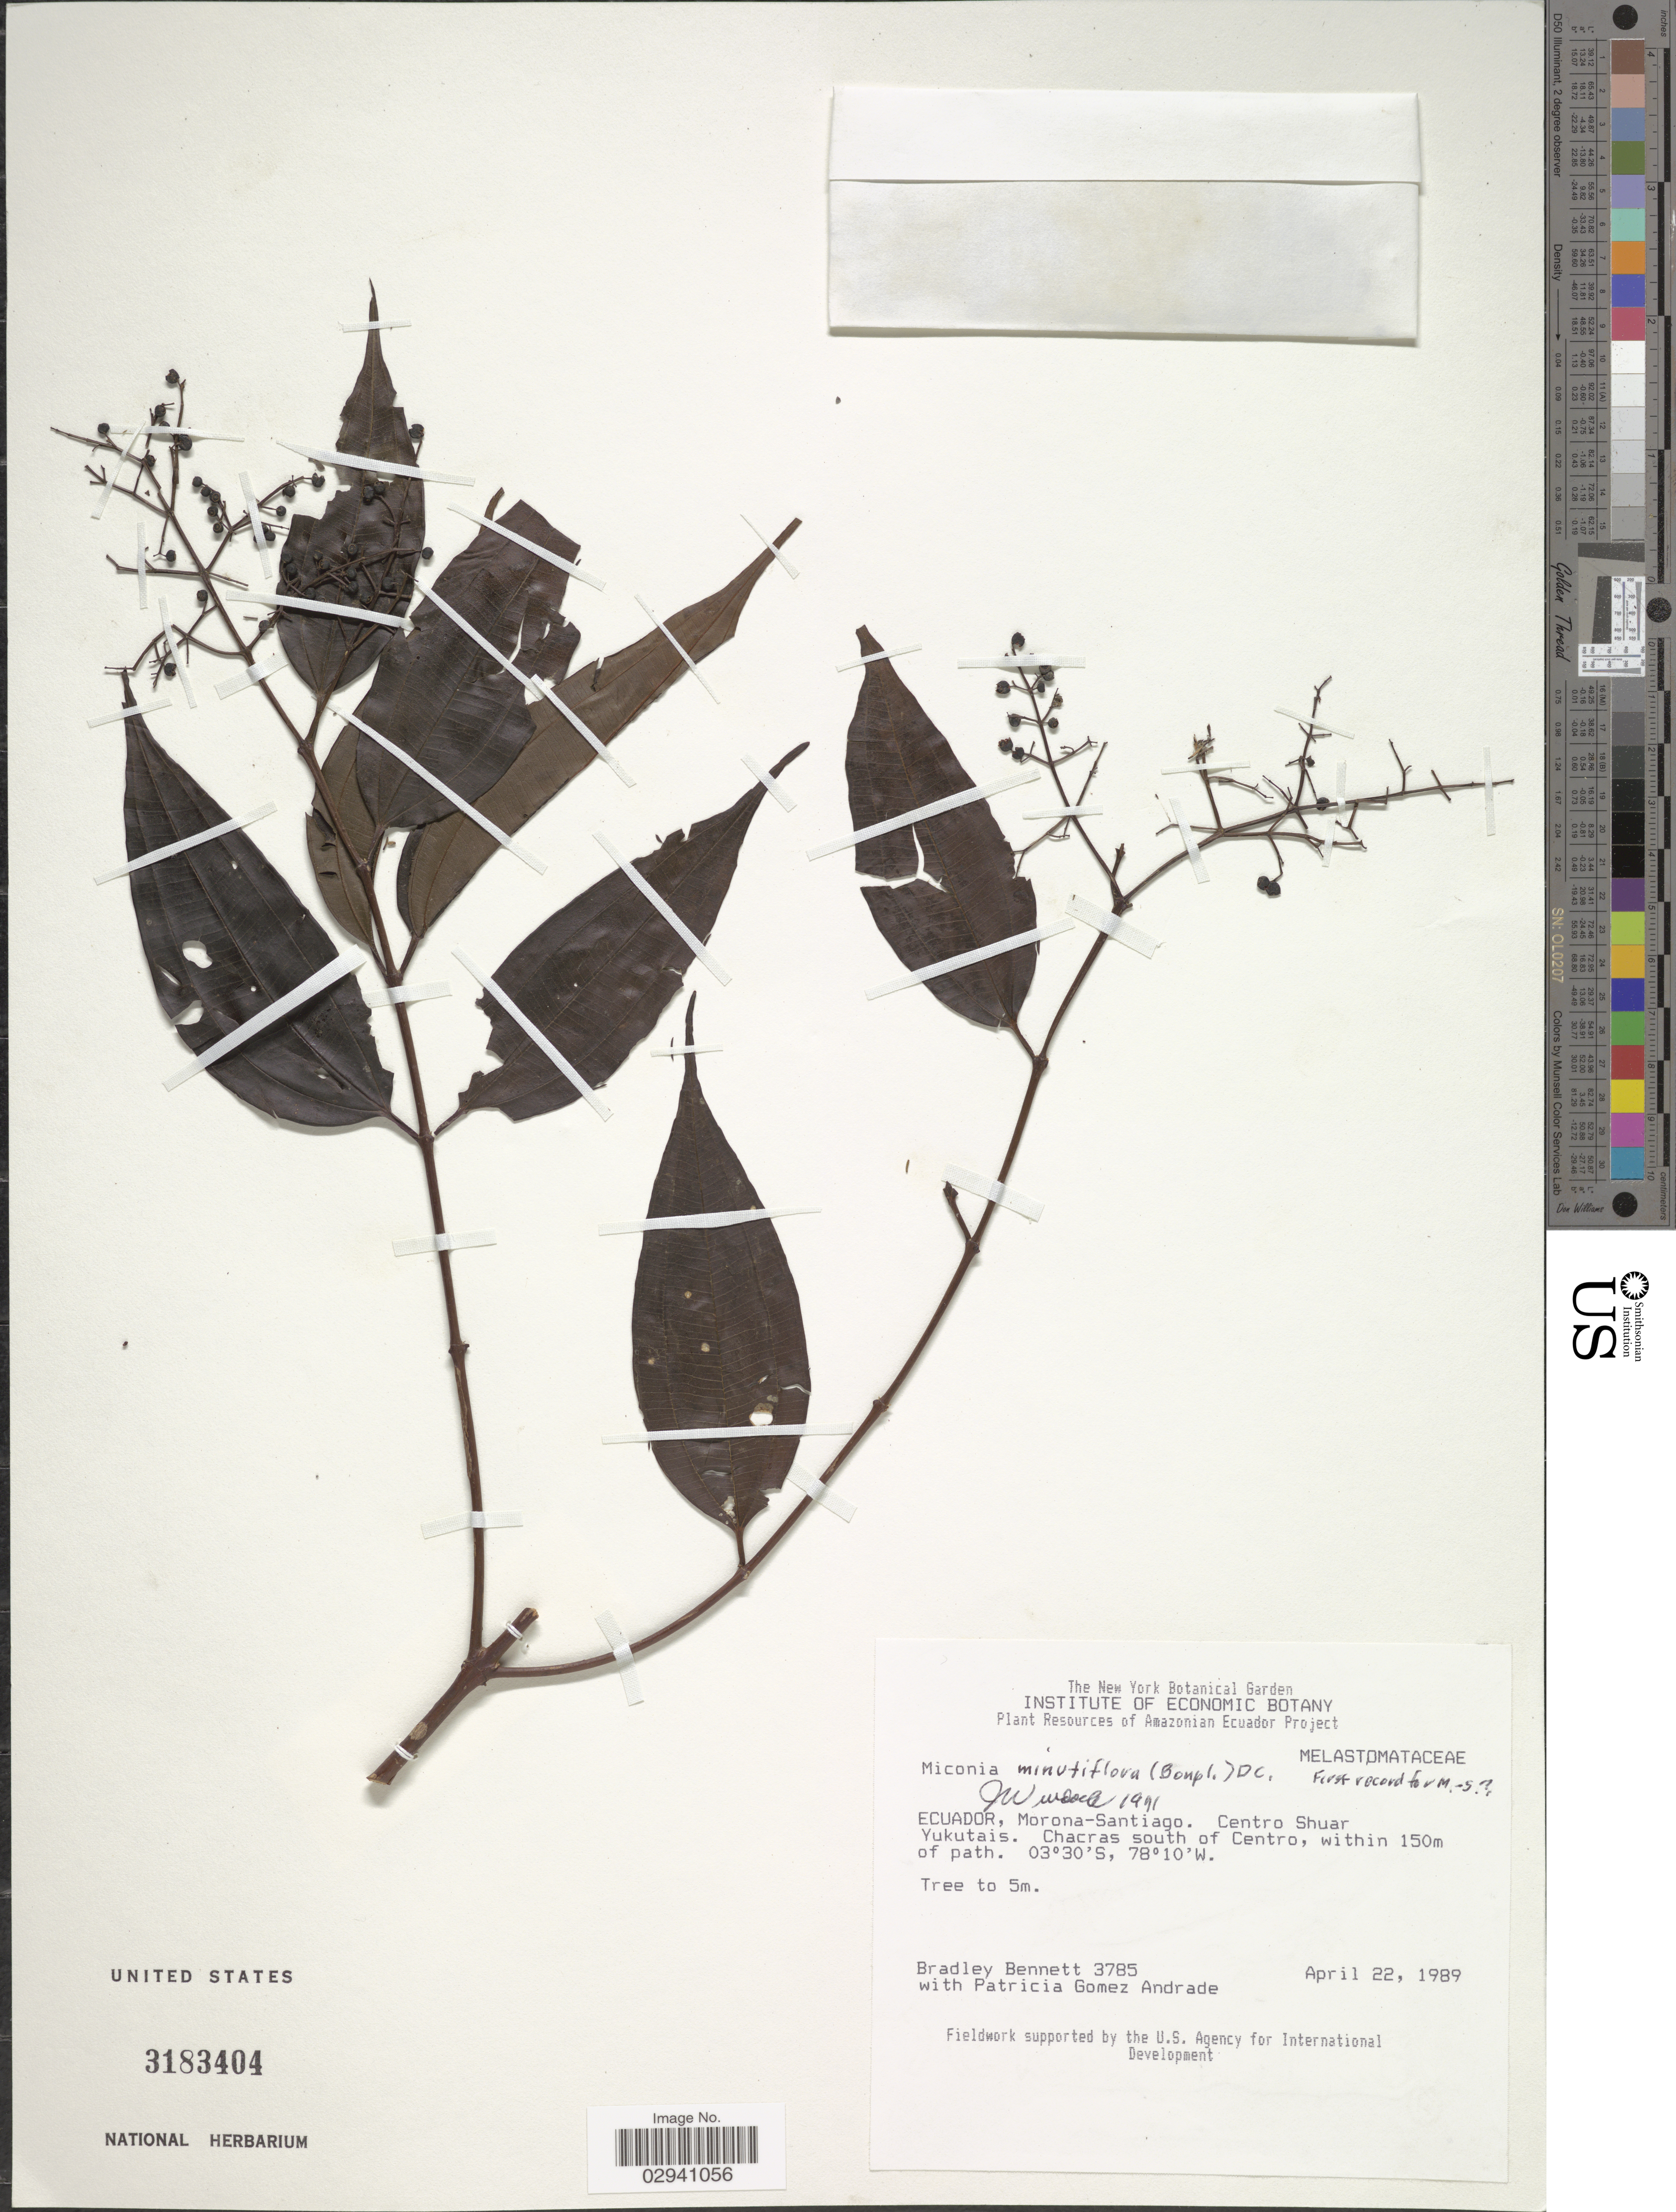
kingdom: Plantae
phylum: Tracheophyta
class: Magnoliopsida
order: Myrtales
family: Melastomataceae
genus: Miconia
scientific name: Miconia minutiflora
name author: (Bonpl.) DC.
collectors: B. Bennett & P. Andrade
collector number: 3785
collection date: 1989-04-22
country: Ecuador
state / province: Morona-Santiago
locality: Centro Shuar Yukutais. Chacras south of Centro.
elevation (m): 150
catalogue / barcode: US 3183404